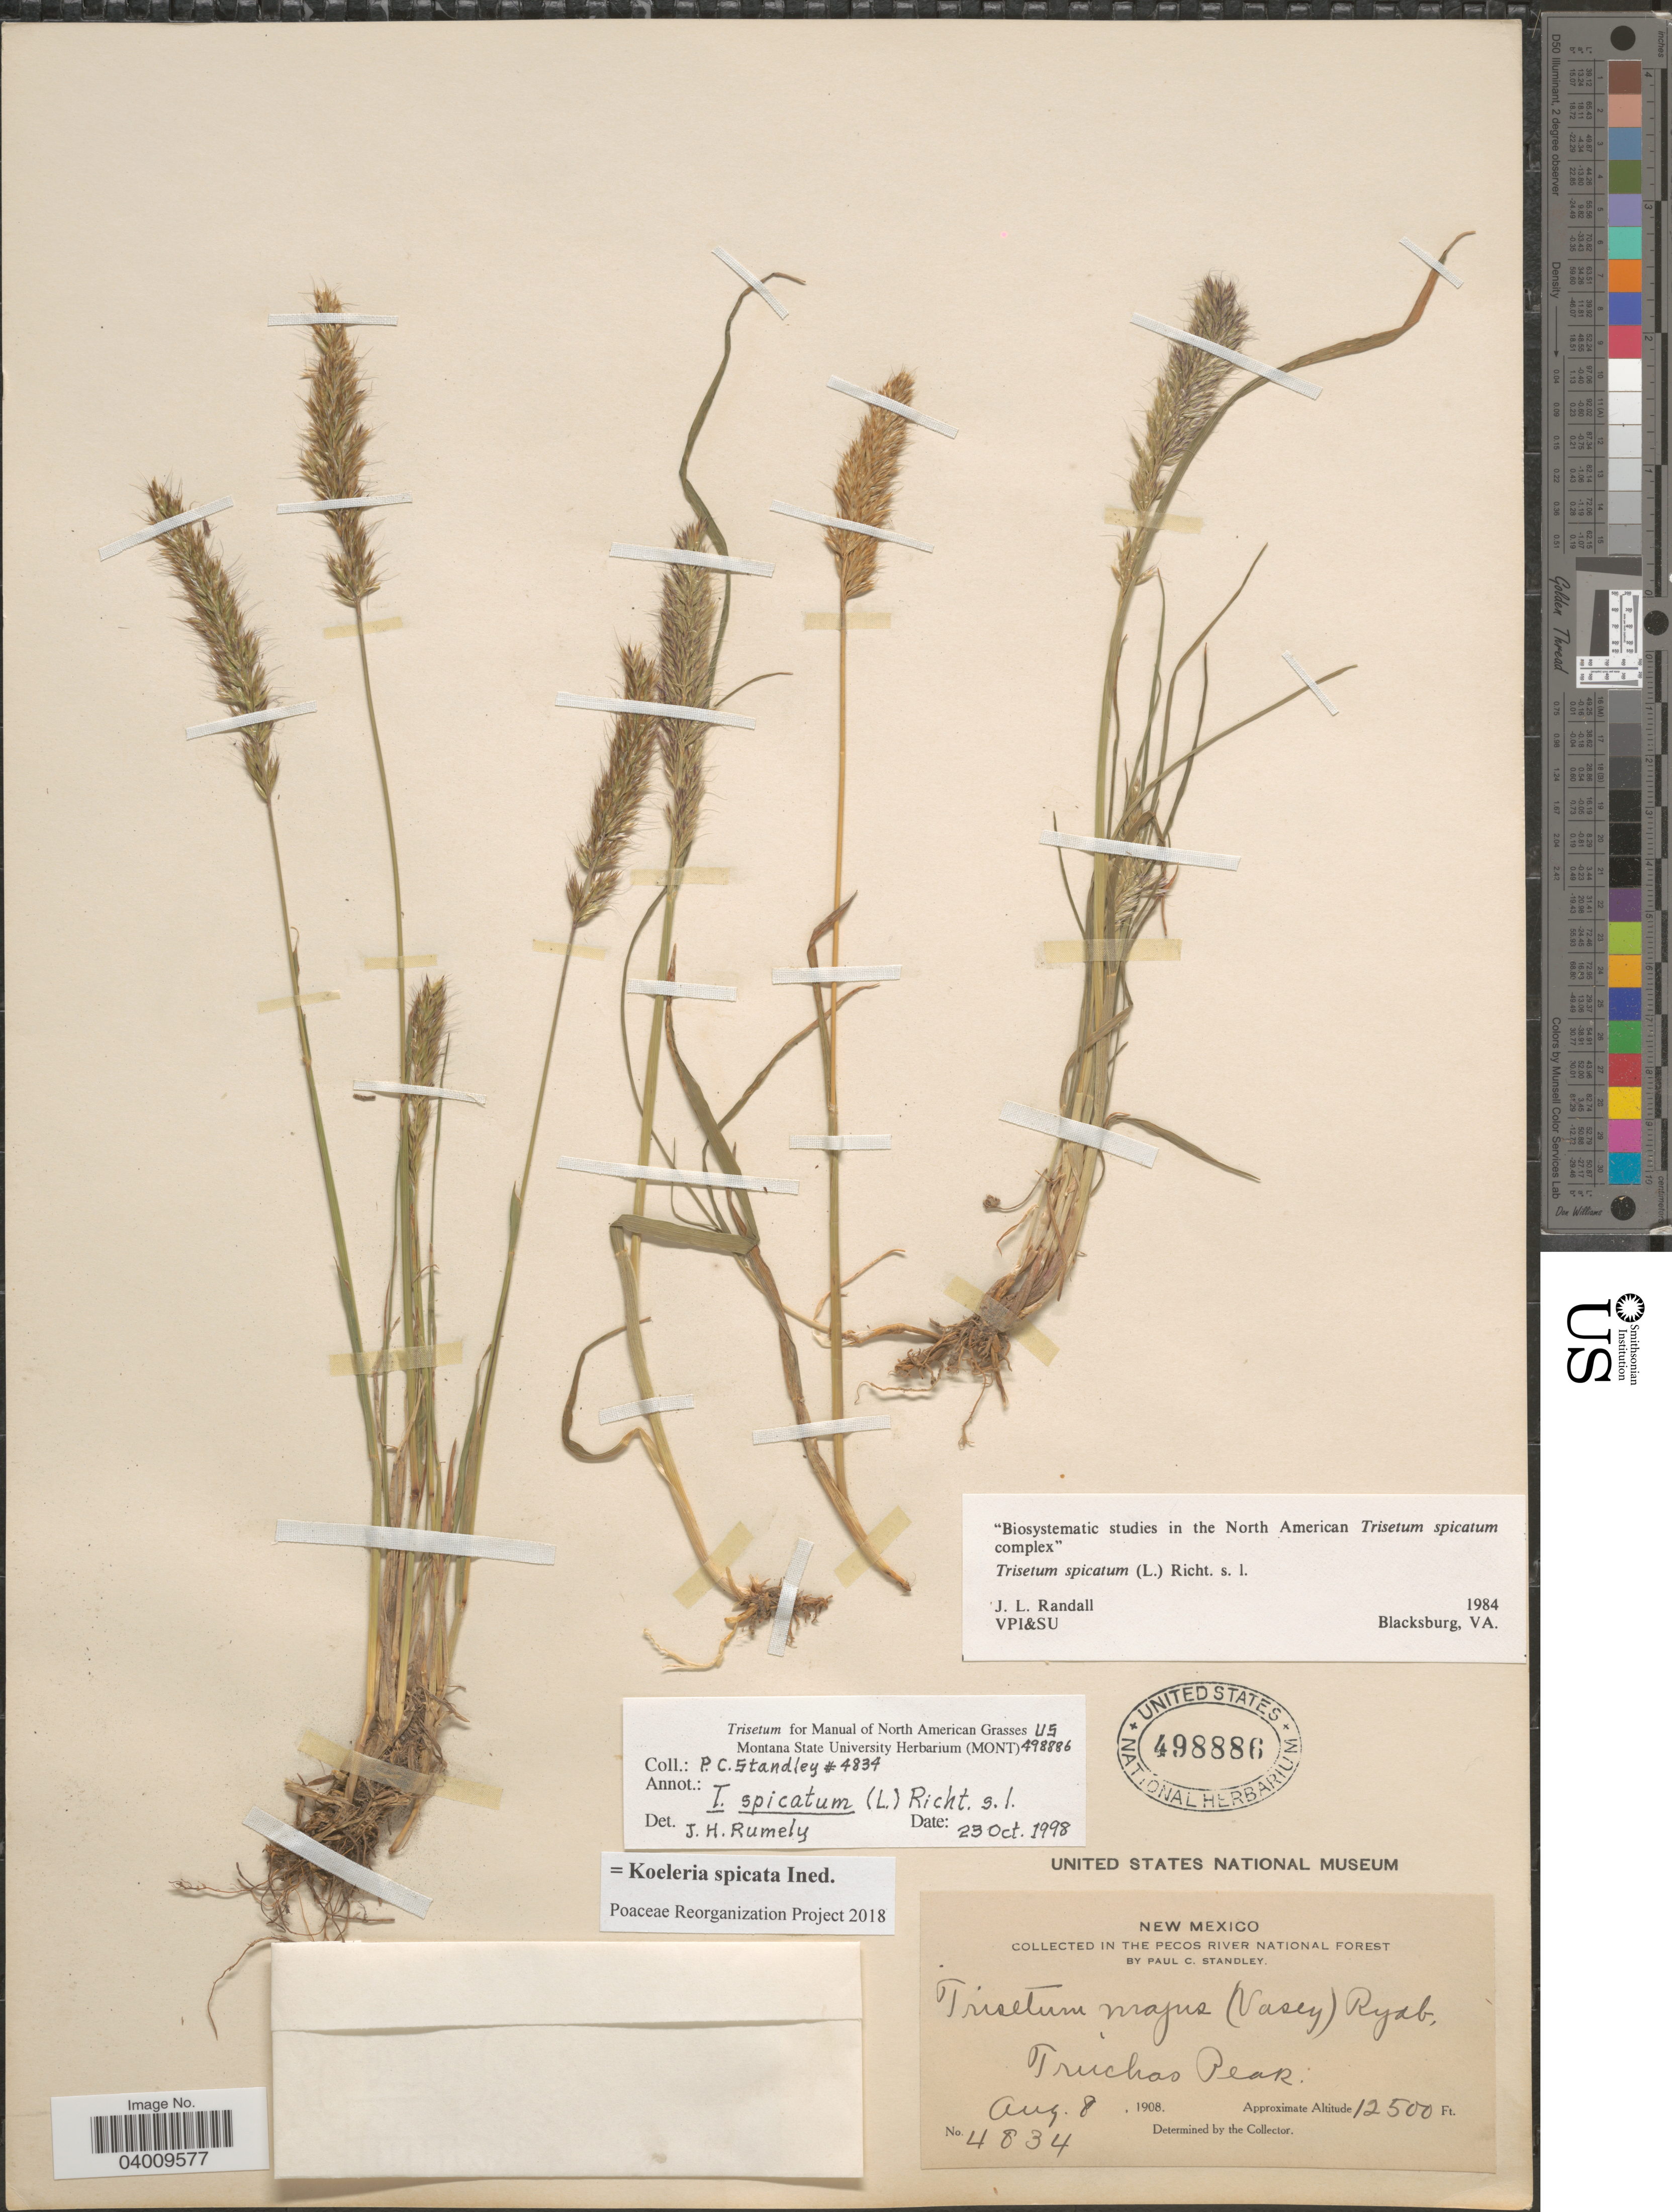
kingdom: Plantae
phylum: Tracheophyta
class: Liliopsida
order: Poales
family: Poaceae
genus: Koeleria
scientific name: Koeleria spicata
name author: (L.) Barberá et al.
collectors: P. C. Standley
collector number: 4834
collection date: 1908-08-08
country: United States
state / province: New Mexico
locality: Pecos River National Forest. Truchas Peak.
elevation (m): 3810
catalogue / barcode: US 498886